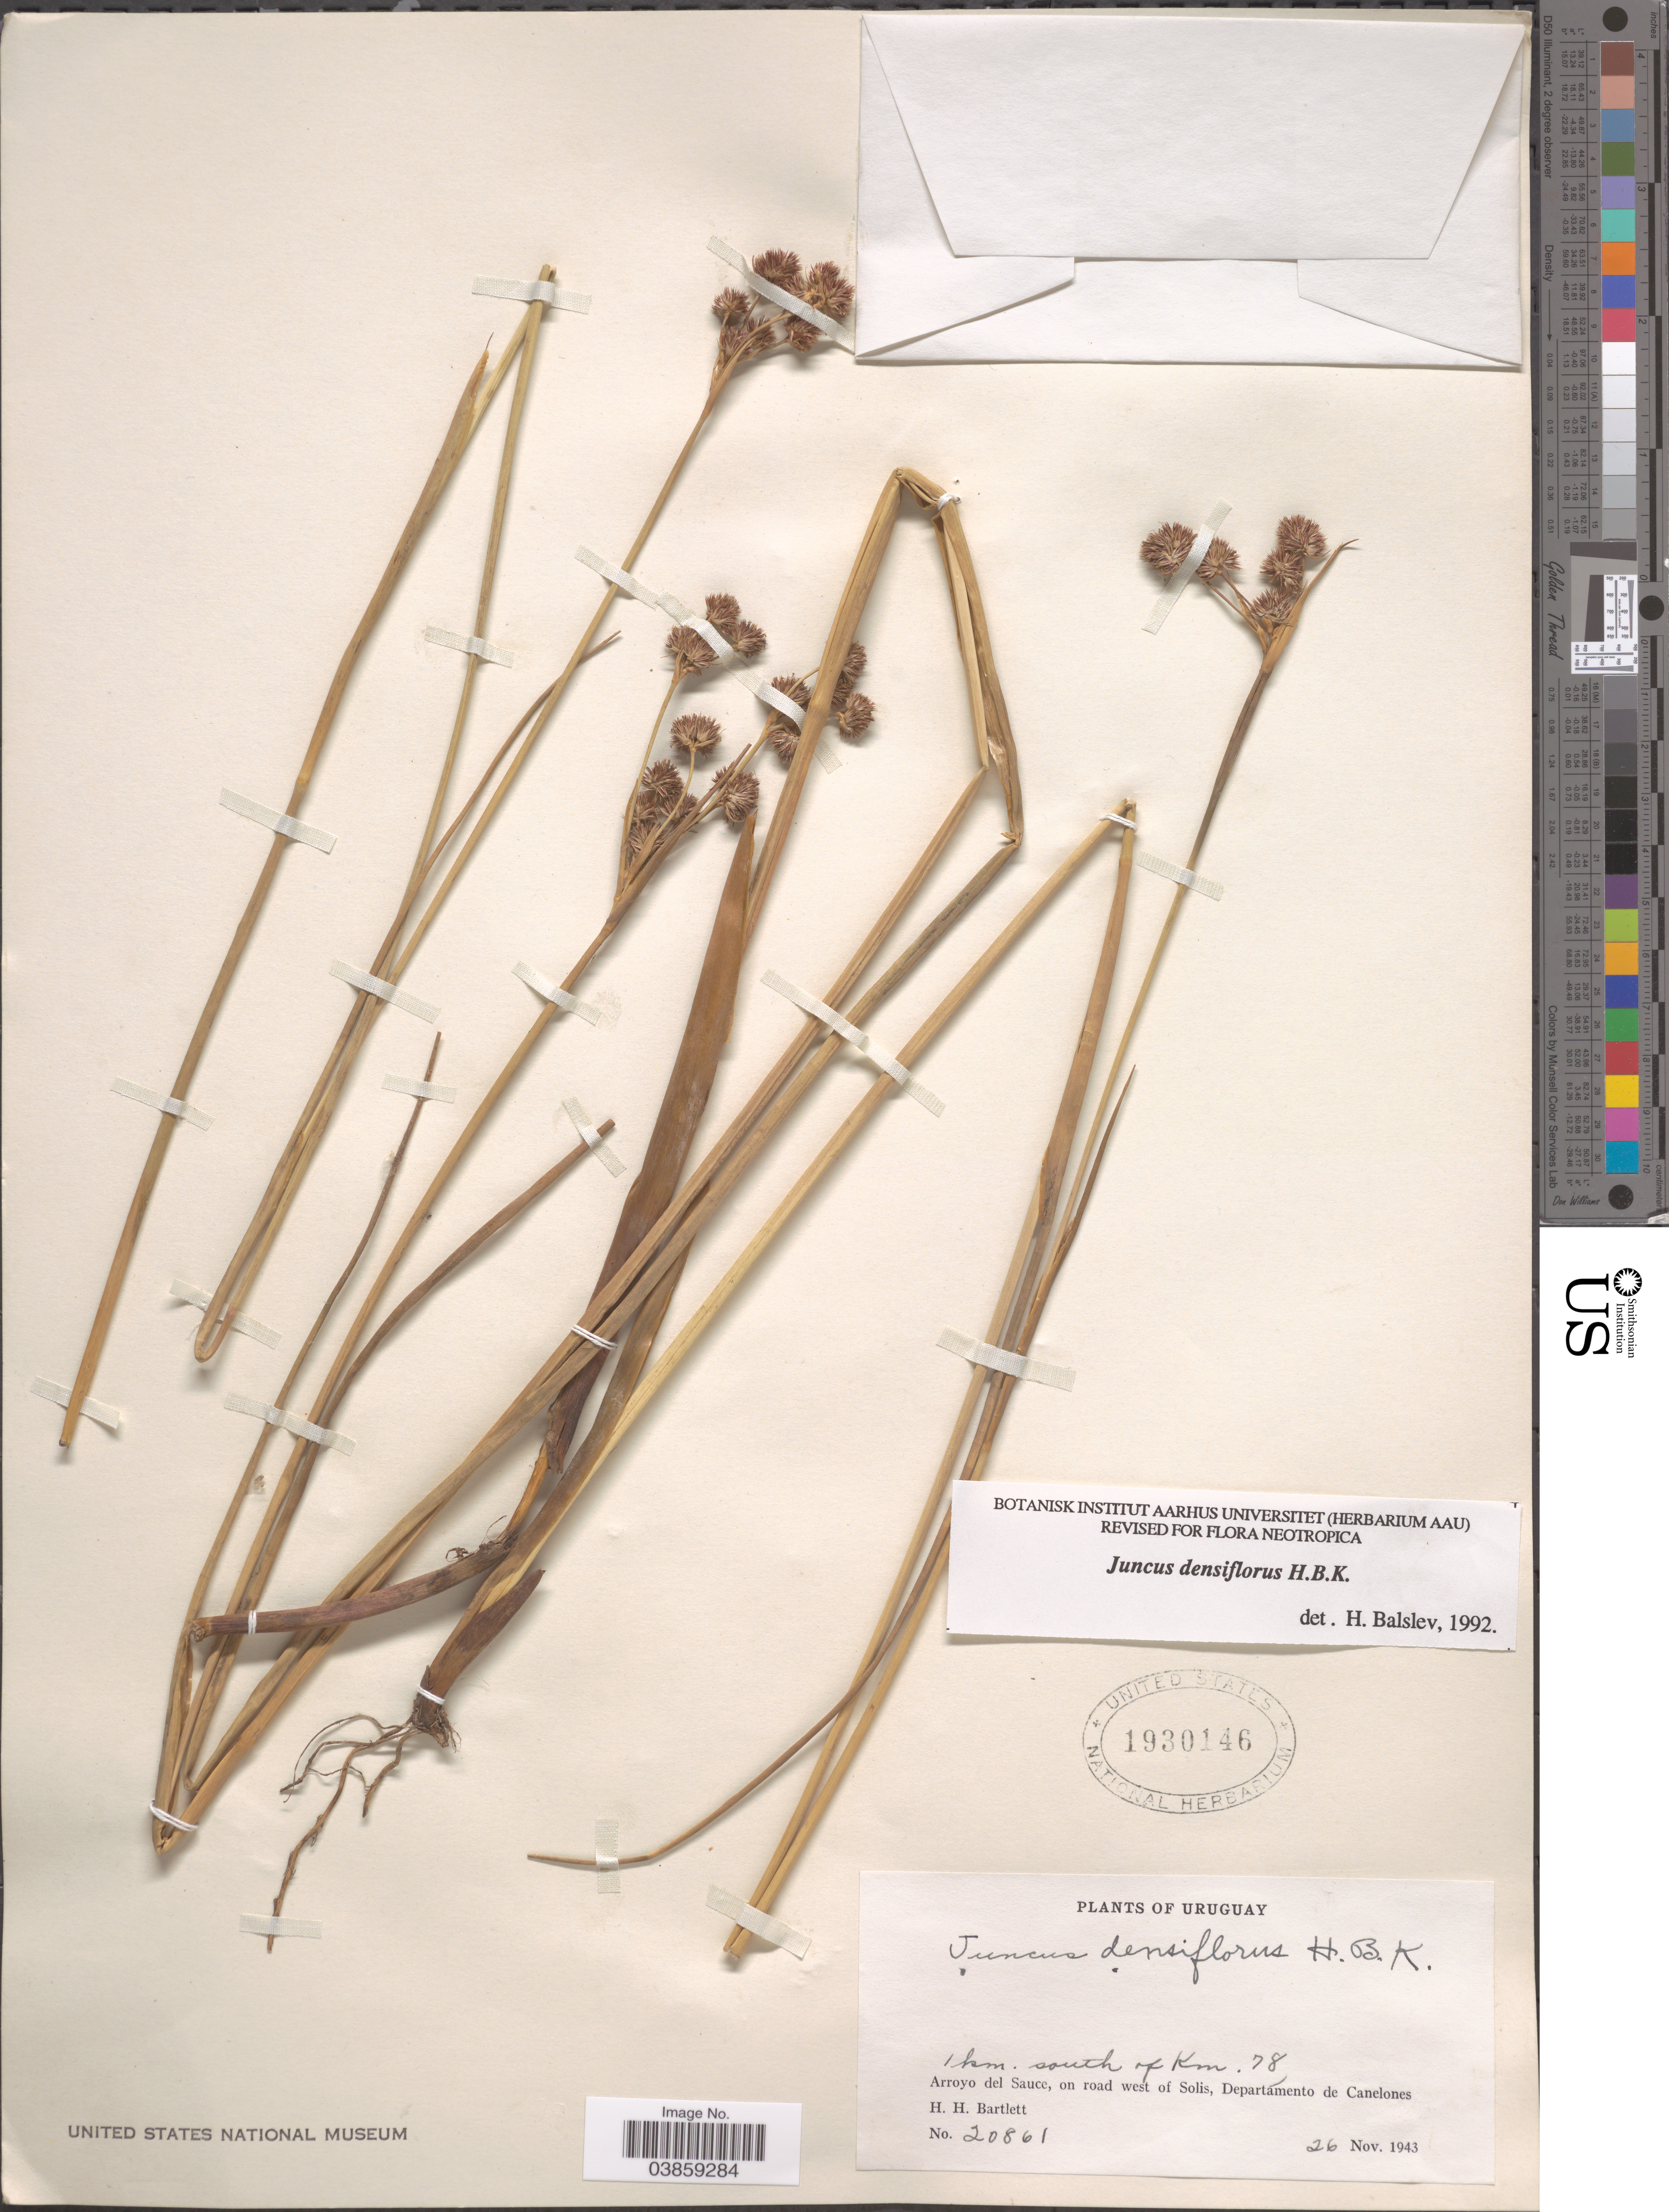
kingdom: Plantae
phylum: Tracheophyta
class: Liliopsida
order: Poales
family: Juncaceae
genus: Juncus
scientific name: Juncus densiflorus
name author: Kunth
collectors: H. H. Bartlett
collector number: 20861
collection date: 1943-11-26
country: Uruguay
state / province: Canelones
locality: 1 km. south of Km. 78, Arroyo del Sauce, on road west of Solis, Departamento de Canelones.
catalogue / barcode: US 1930146